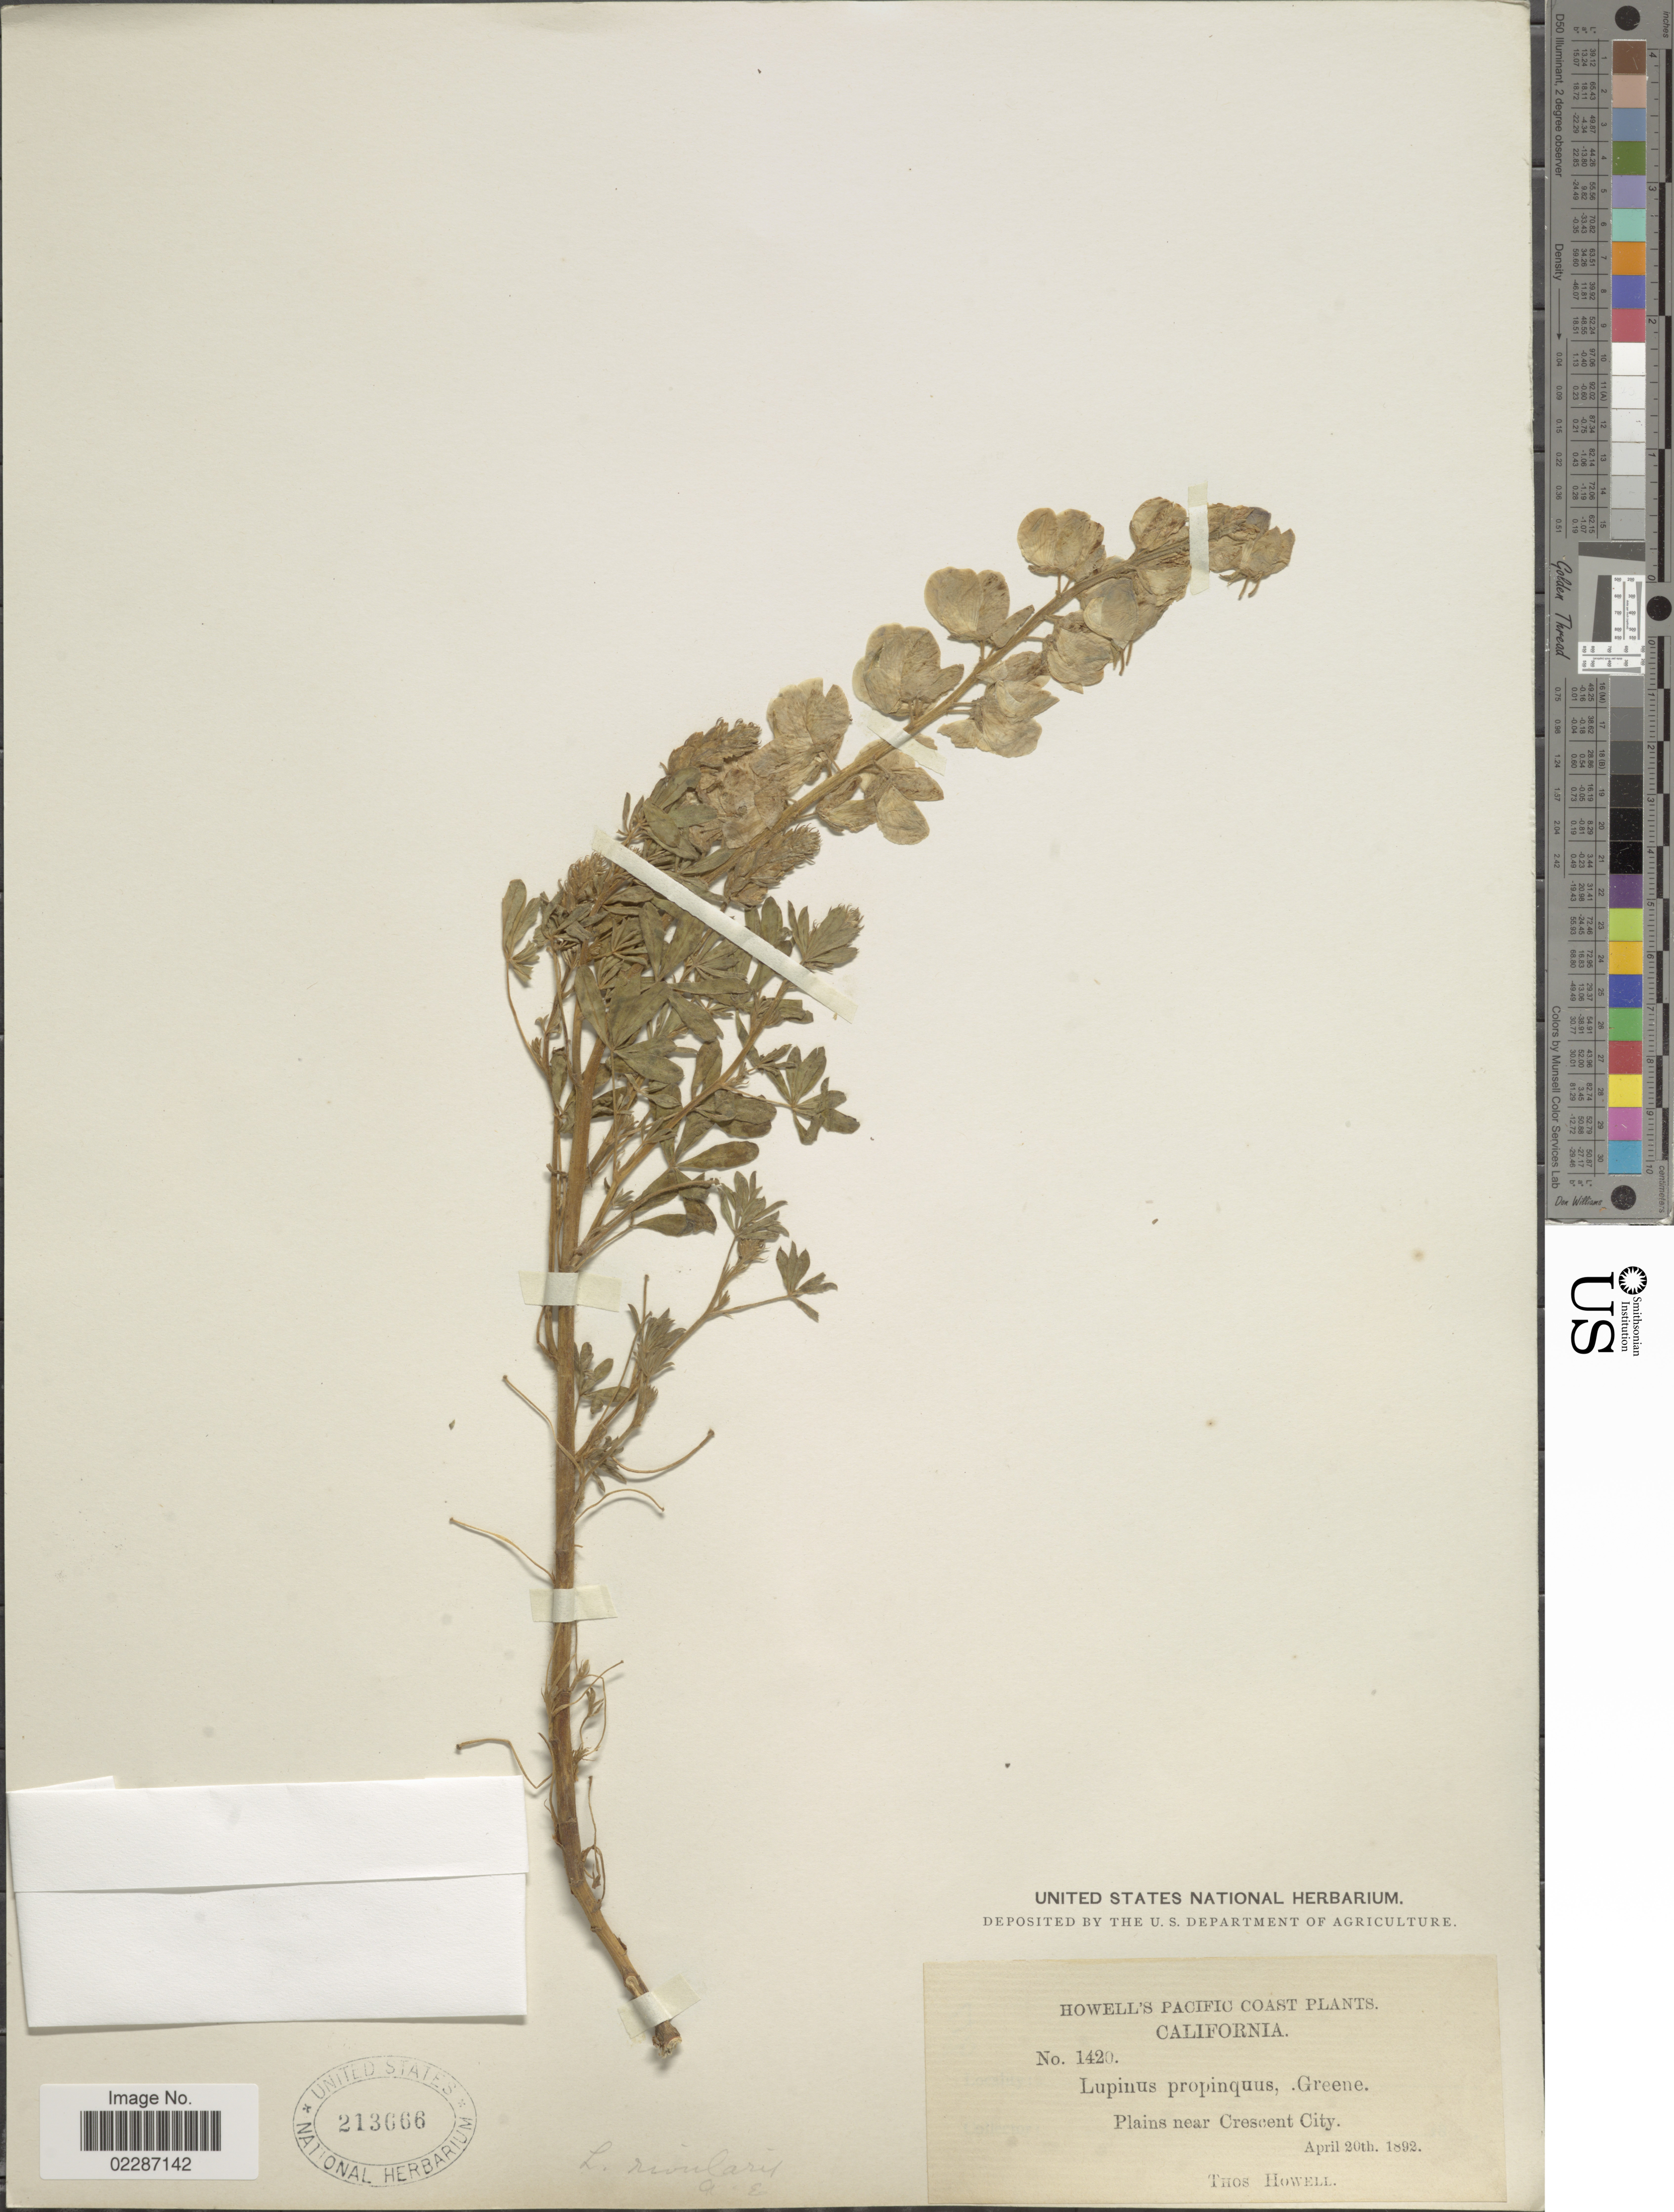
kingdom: Plantae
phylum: Tracheophyta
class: Magnoliopsida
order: Fabales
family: Fabaceae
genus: Lupinus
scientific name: Lupinus propinquus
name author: Greene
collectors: T. Howell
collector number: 1420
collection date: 1892-04-20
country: United States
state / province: California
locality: Plains near Crescent City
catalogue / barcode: US 213666